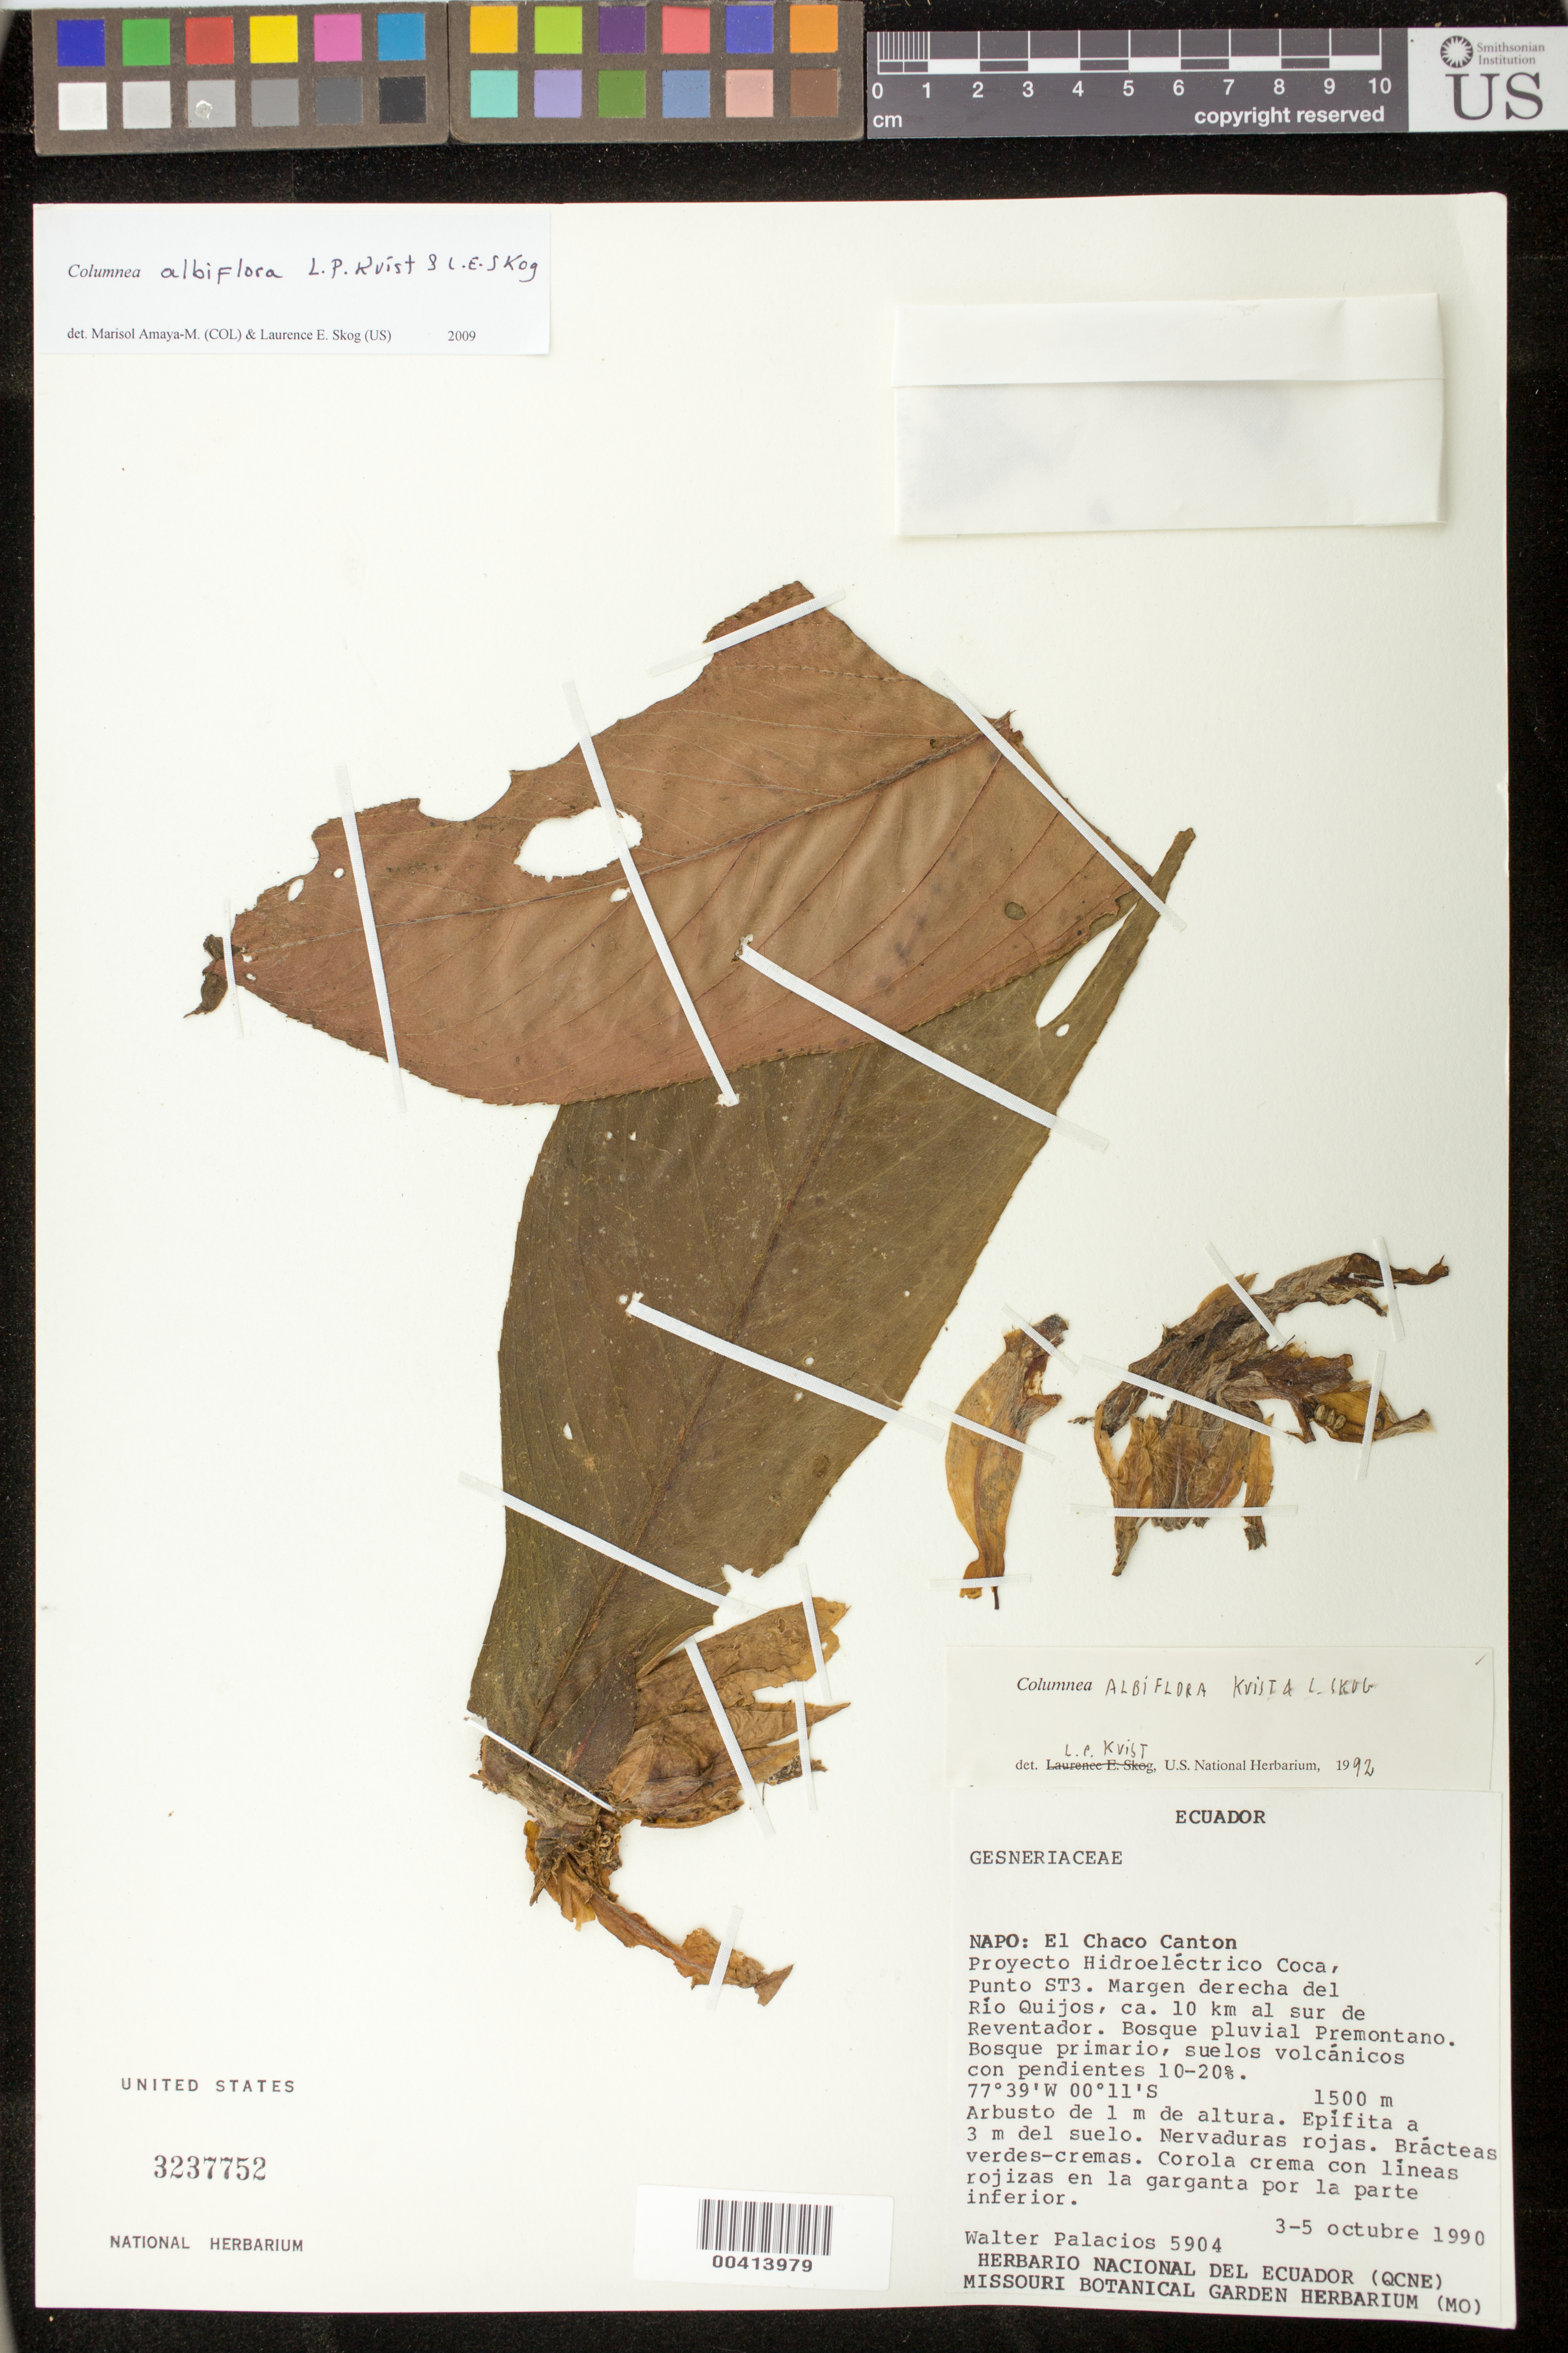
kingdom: Plantae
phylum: Tracheophyta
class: Magnoliopsida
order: Lamiales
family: Gesneriaceae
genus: Columnea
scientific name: Columnea albiflora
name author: L.P. Kvist & L.E. Skog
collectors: W. Palacios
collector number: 5904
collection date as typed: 3-5 Oct 1990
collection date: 1990-10-03/1990-10-05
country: Ecuador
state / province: Napo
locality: El Chaco Canton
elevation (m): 1500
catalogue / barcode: US 3237752